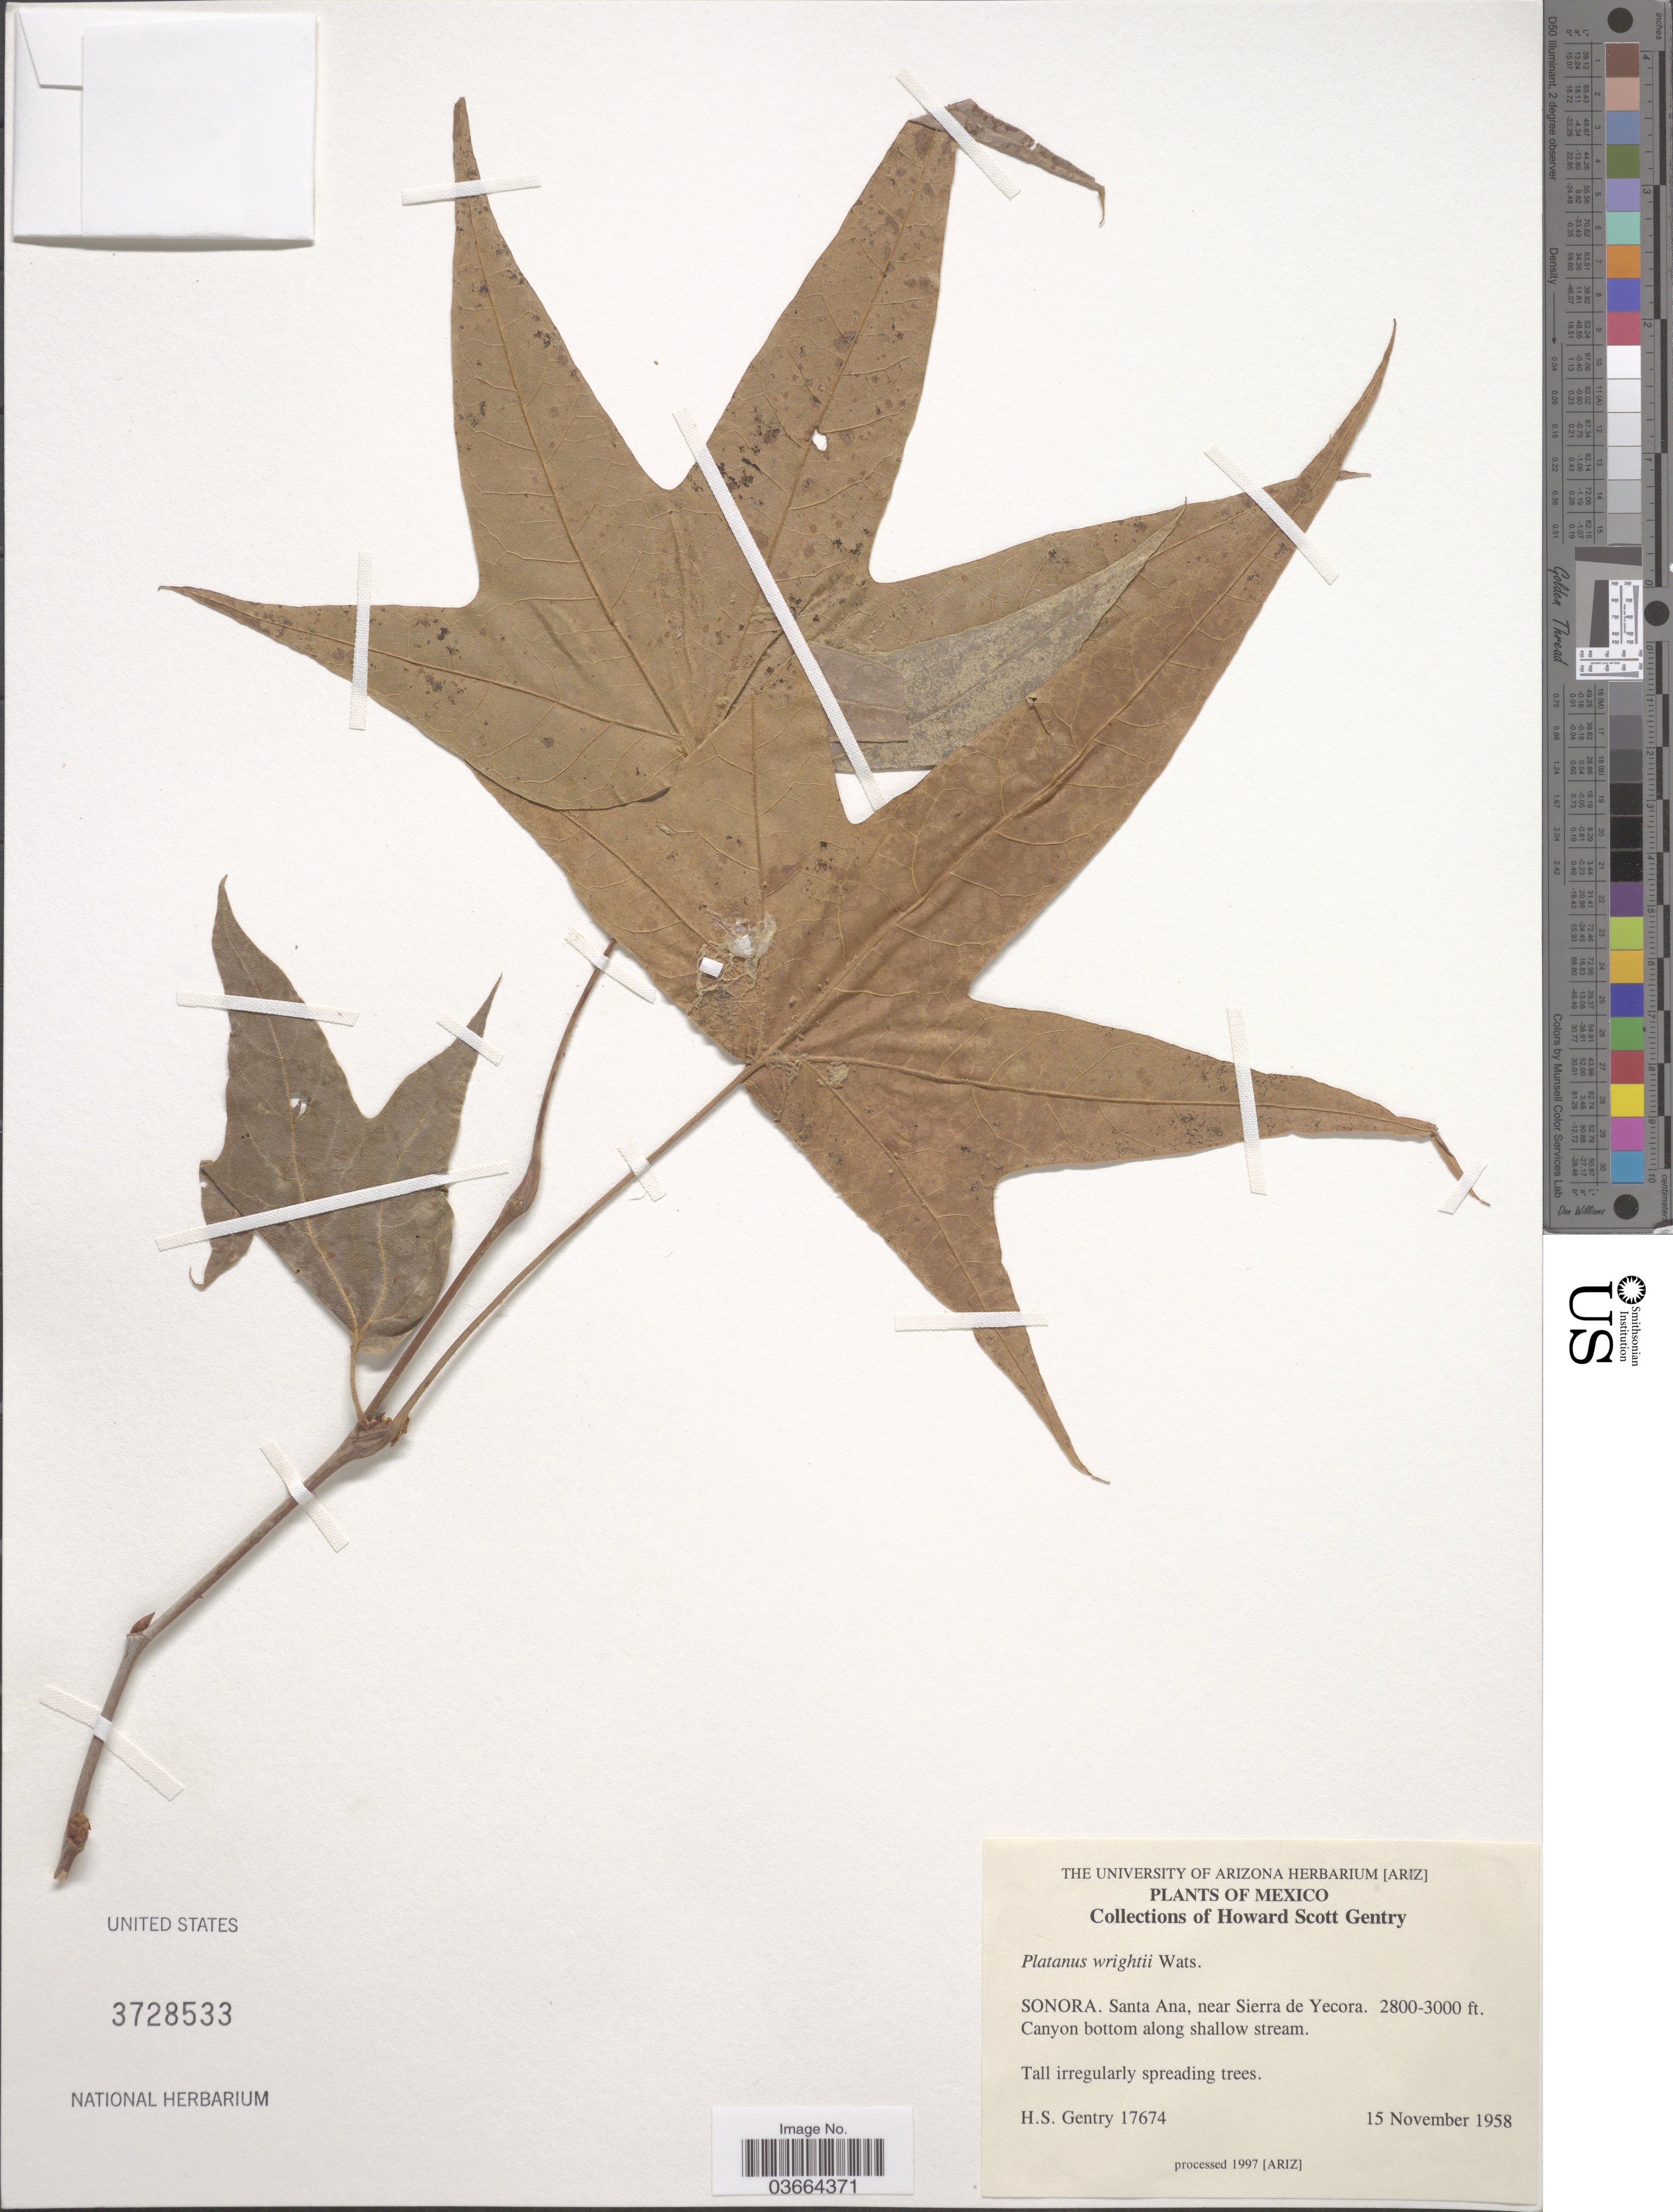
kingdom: Plantae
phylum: Tracheophyta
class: Magnoliopsida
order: Proteales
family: Platanaceae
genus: Platanus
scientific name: Platanus wrightii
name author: S. Watson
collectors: H. S. Gentry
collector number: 17674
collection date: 1958-11-15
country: Mexico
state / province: Sonora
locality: Santa Ana, near Sierra de Yecora. Canyon bottom along shallow stream.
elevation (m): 853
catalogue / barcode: US 3728533